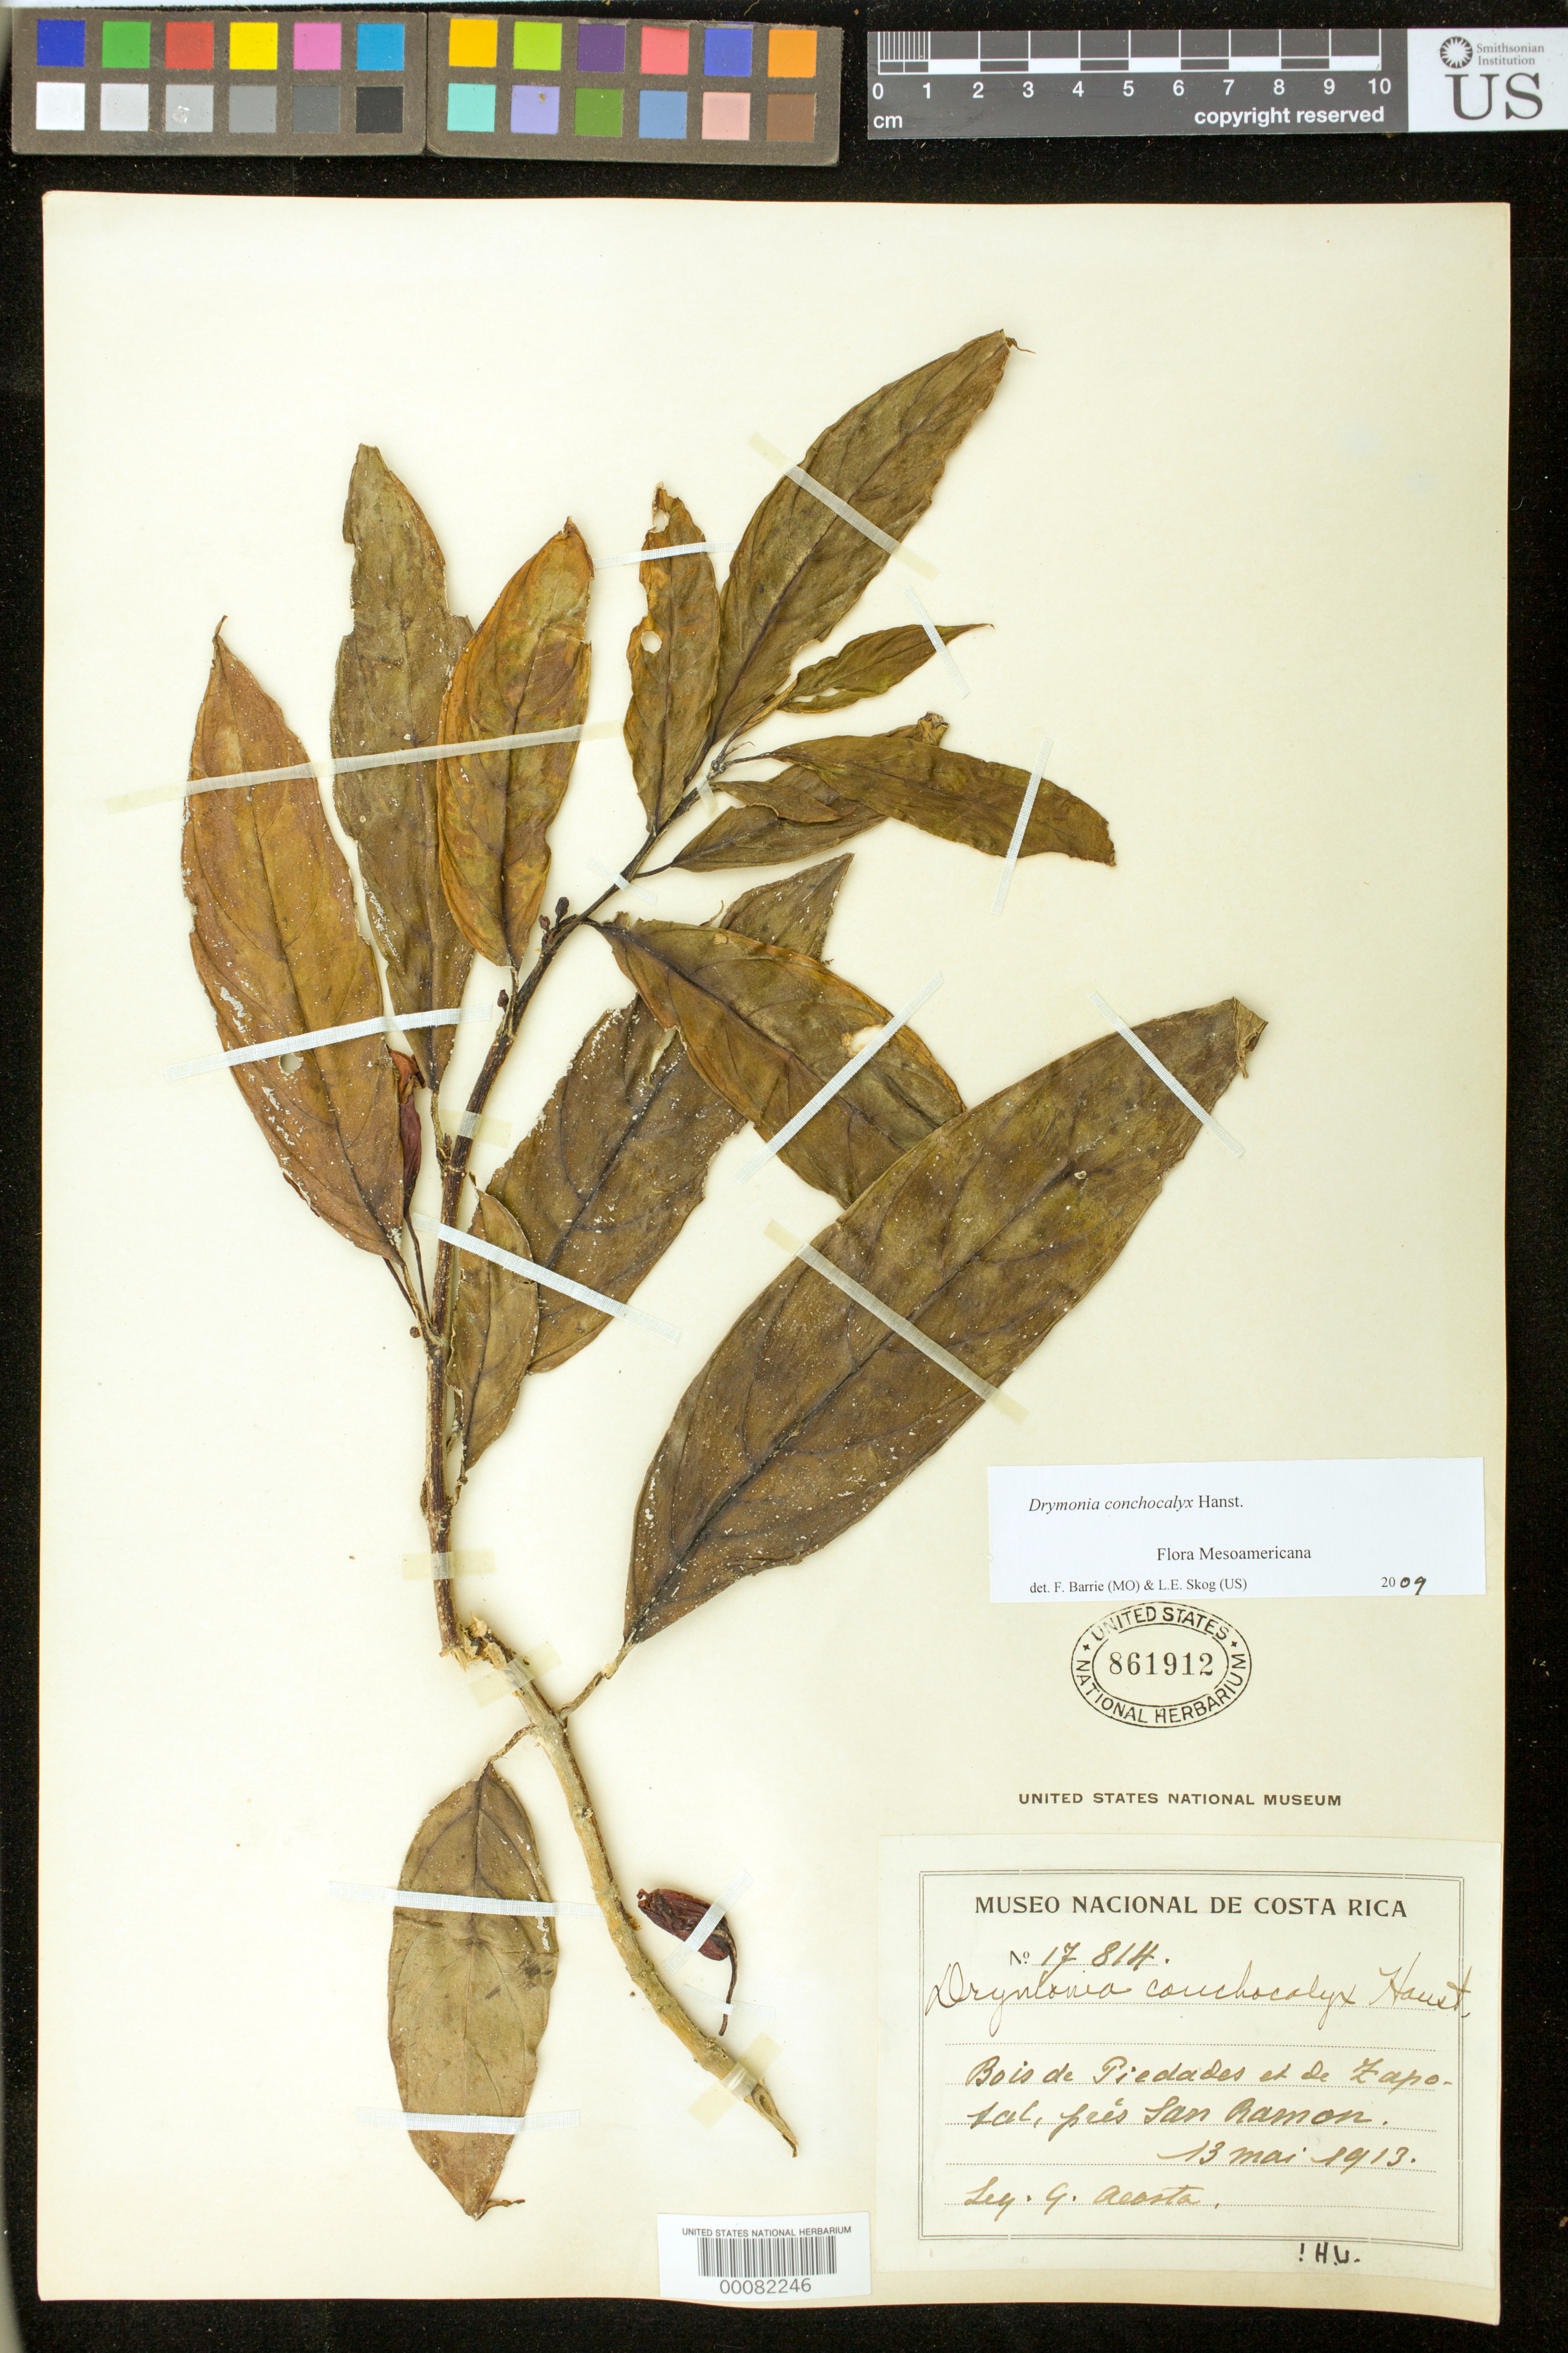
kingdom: Plantae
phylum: Tracheophyta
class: Magnoliopsida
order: Lamiales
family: Gesneriaceae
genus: Drymonia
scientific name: Drymonia conchocalyx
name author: Hanst.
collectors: G. Acosta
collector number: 17814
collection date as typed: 13 May 1913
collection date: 1913-05-13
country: Costa Rica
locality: Forests of Tiedades and of Zapofal, near San Ramon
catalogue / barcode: US 861912